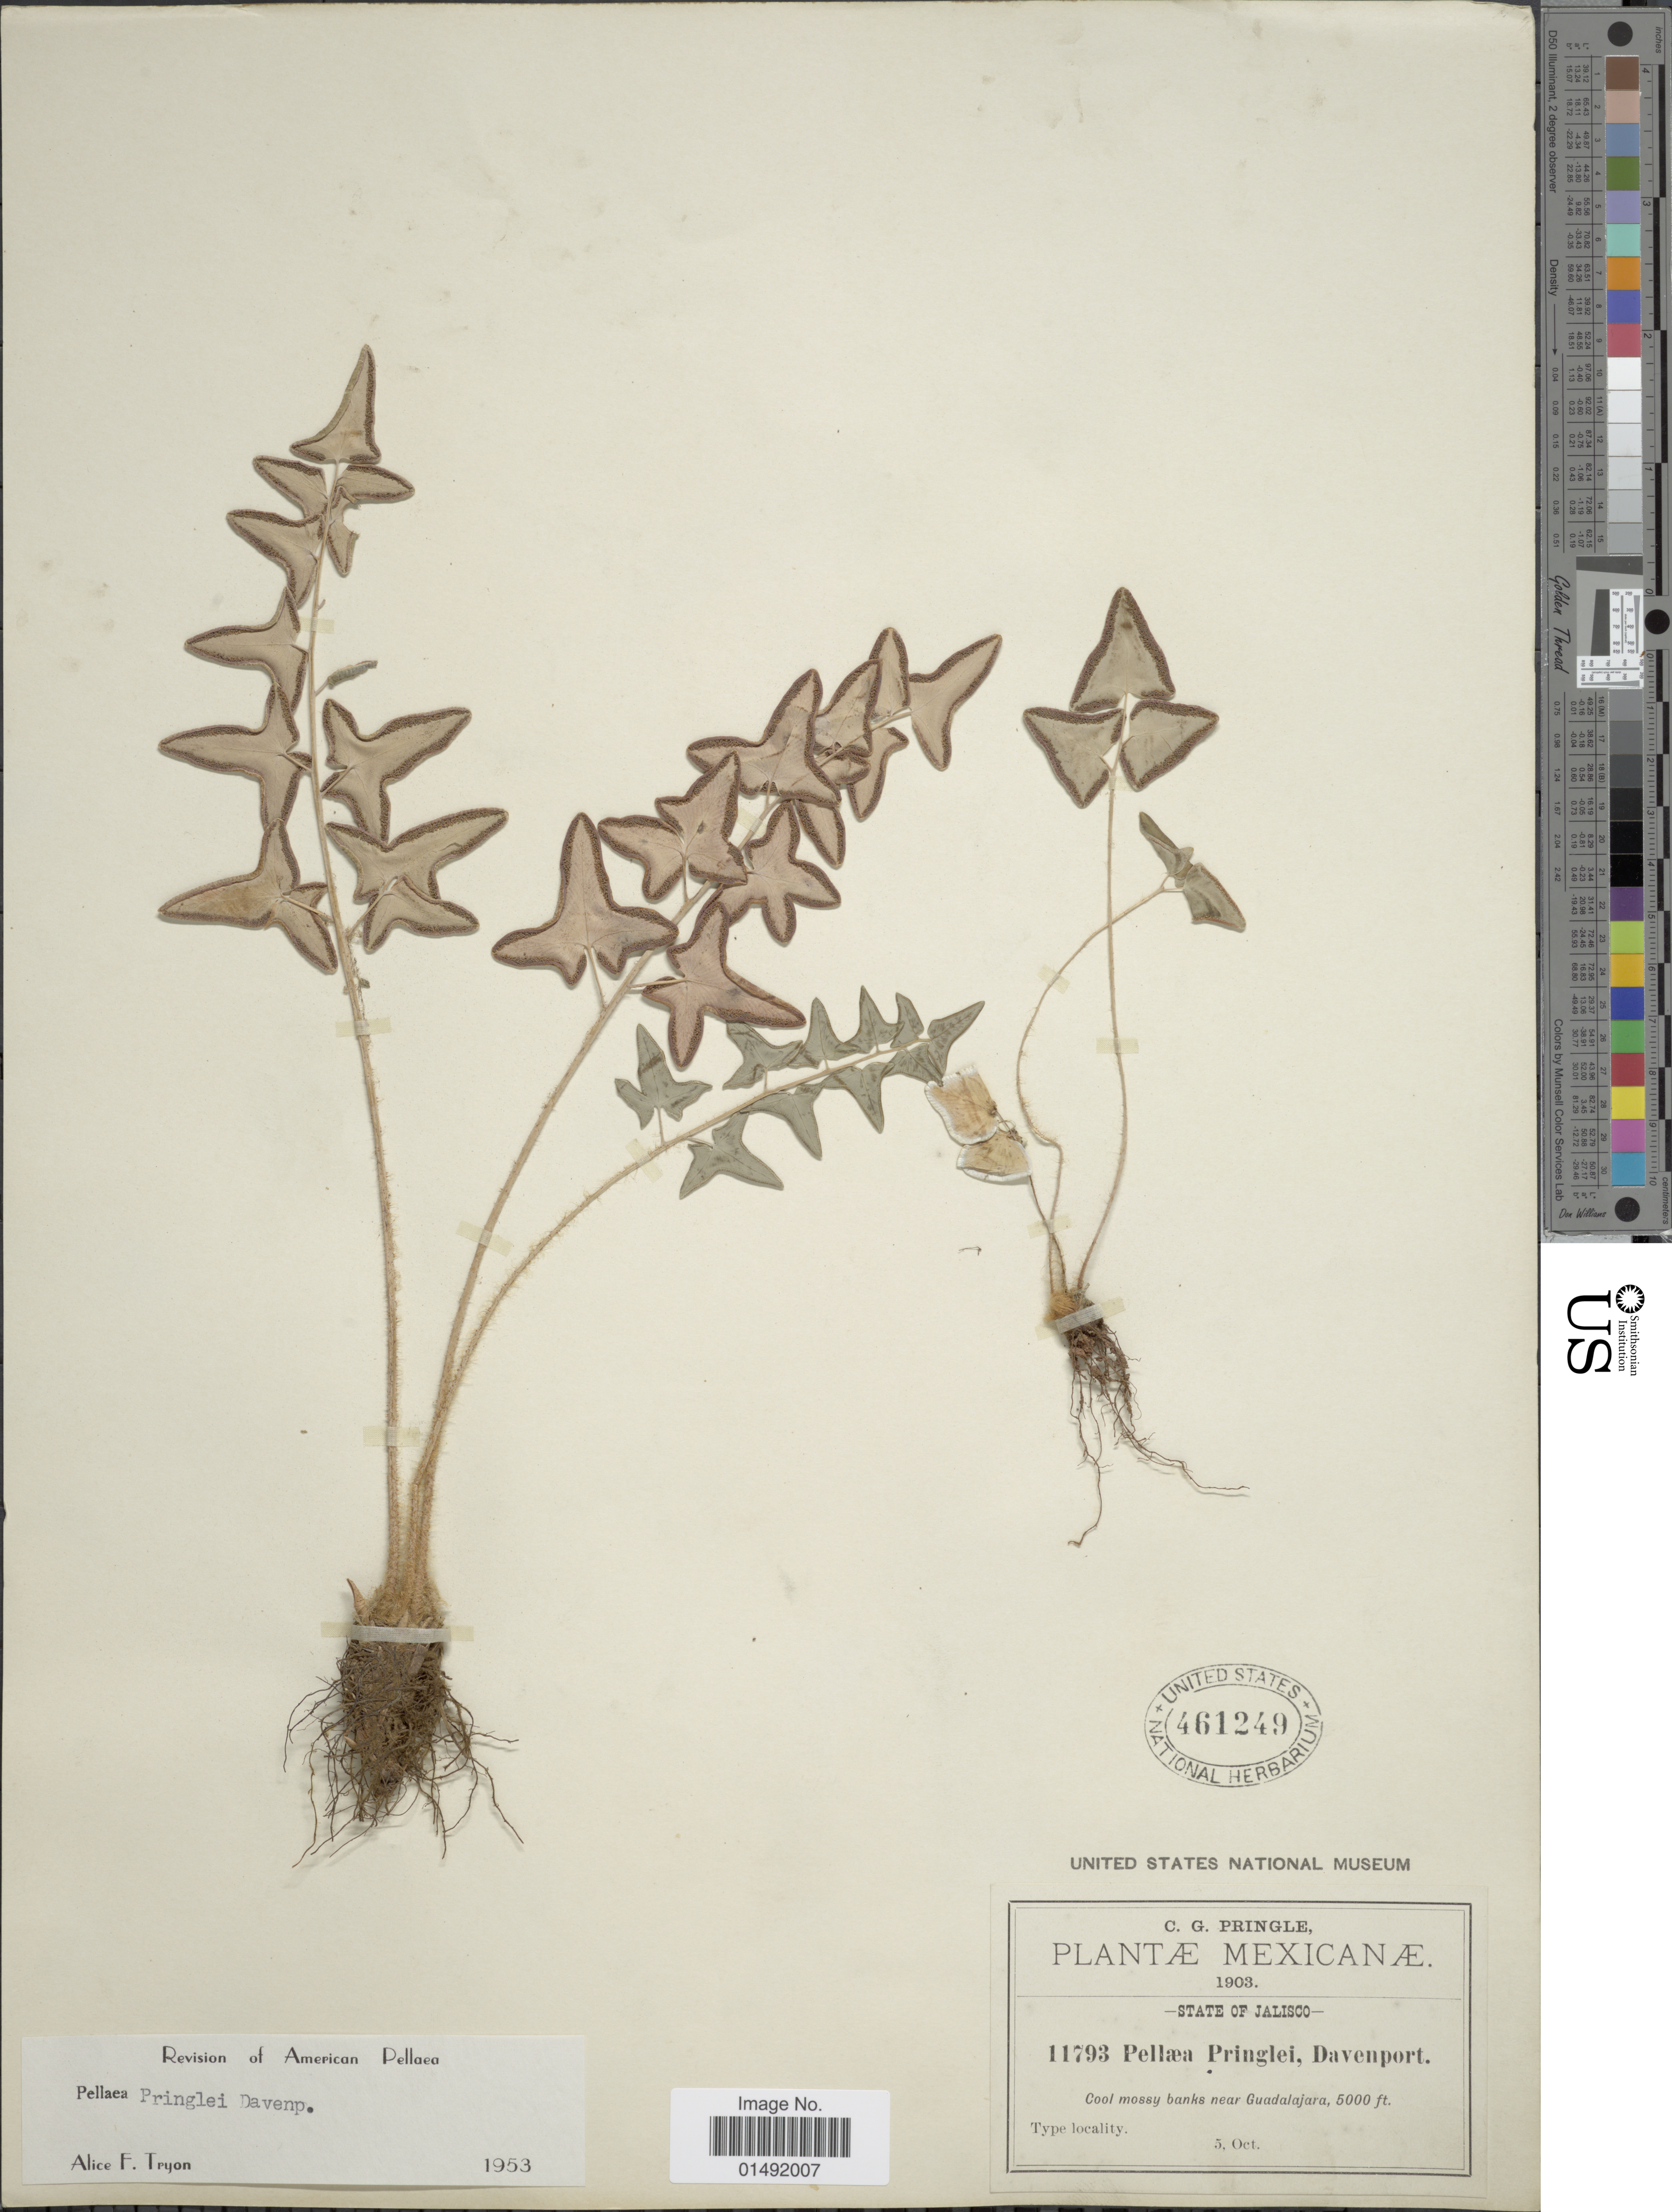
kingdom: Plantae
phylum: Tracheophyta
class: Polypodiopsida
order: Polypodiales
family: Pteridaceae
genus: Pellaea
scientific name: Pellaea pringlei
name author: Davenp.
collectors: C. G. Pringle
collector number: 11793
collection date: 1903-10-05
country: Mexico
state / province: Jalisco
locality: Cool mossy banks near Guadalajara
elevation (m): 1524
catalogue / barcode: US 461249